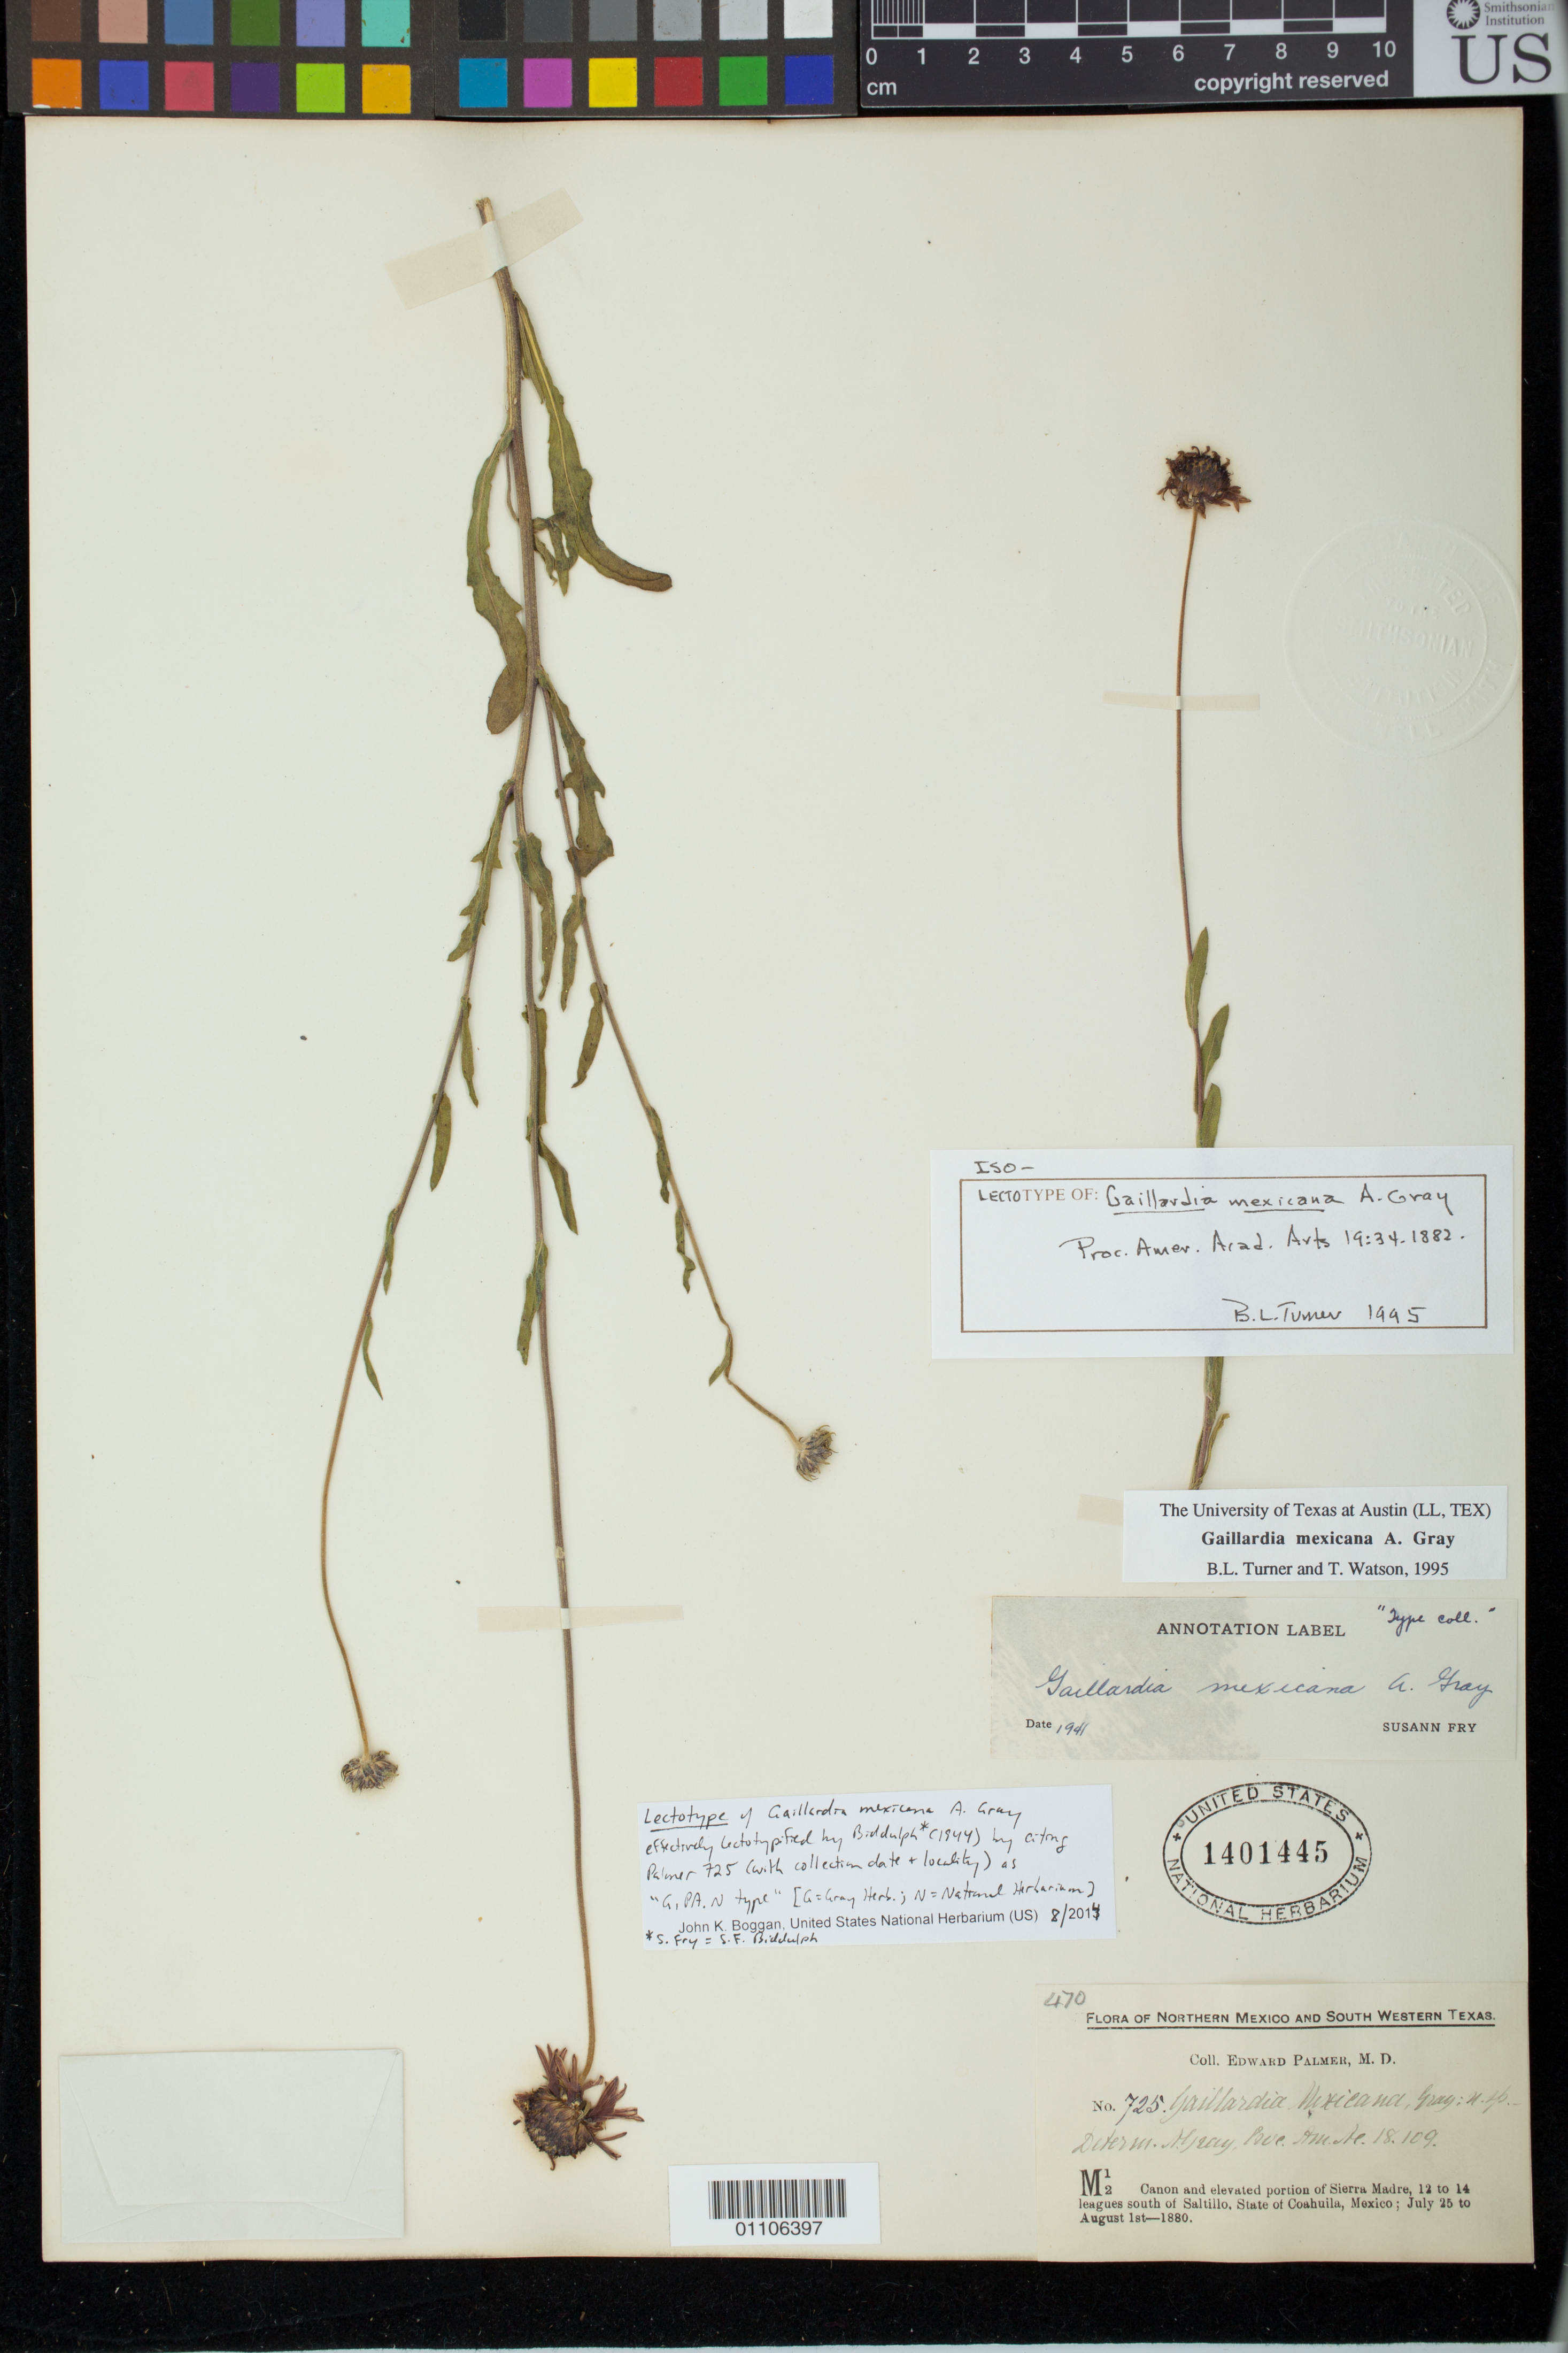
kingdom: Plantae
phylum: Tracheophyta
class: Magnoliopsida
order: Asterales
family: Asteraceae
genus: Gaillardia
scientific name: Gaillardia mexicana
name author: A. Gray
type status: Lectotype; Syntype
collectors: E. Palmer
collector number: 725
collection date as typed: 25 Jul 1880 to 01 Aug 1880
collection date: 1880-07-25/1880-08-01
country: Mexico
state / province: Coahuila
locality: Canon and elevated portion of Sierra Madre, 12 to 14 leagues south of Saltillo, State of Coahuila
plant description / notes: Label data on this specimen and the other US specimen of Palmer 725 differ. This specimen annotated as "isolectotype" by Turner & Watson (1995, with a duplicate at GH labeled "lectotype") but matches date & locality cited by Biddulph and probably meets criteria for effective lectotypification by Biddulph ("G, PA, N type"; "N" = National Herbarium).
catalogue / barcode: US 1401445